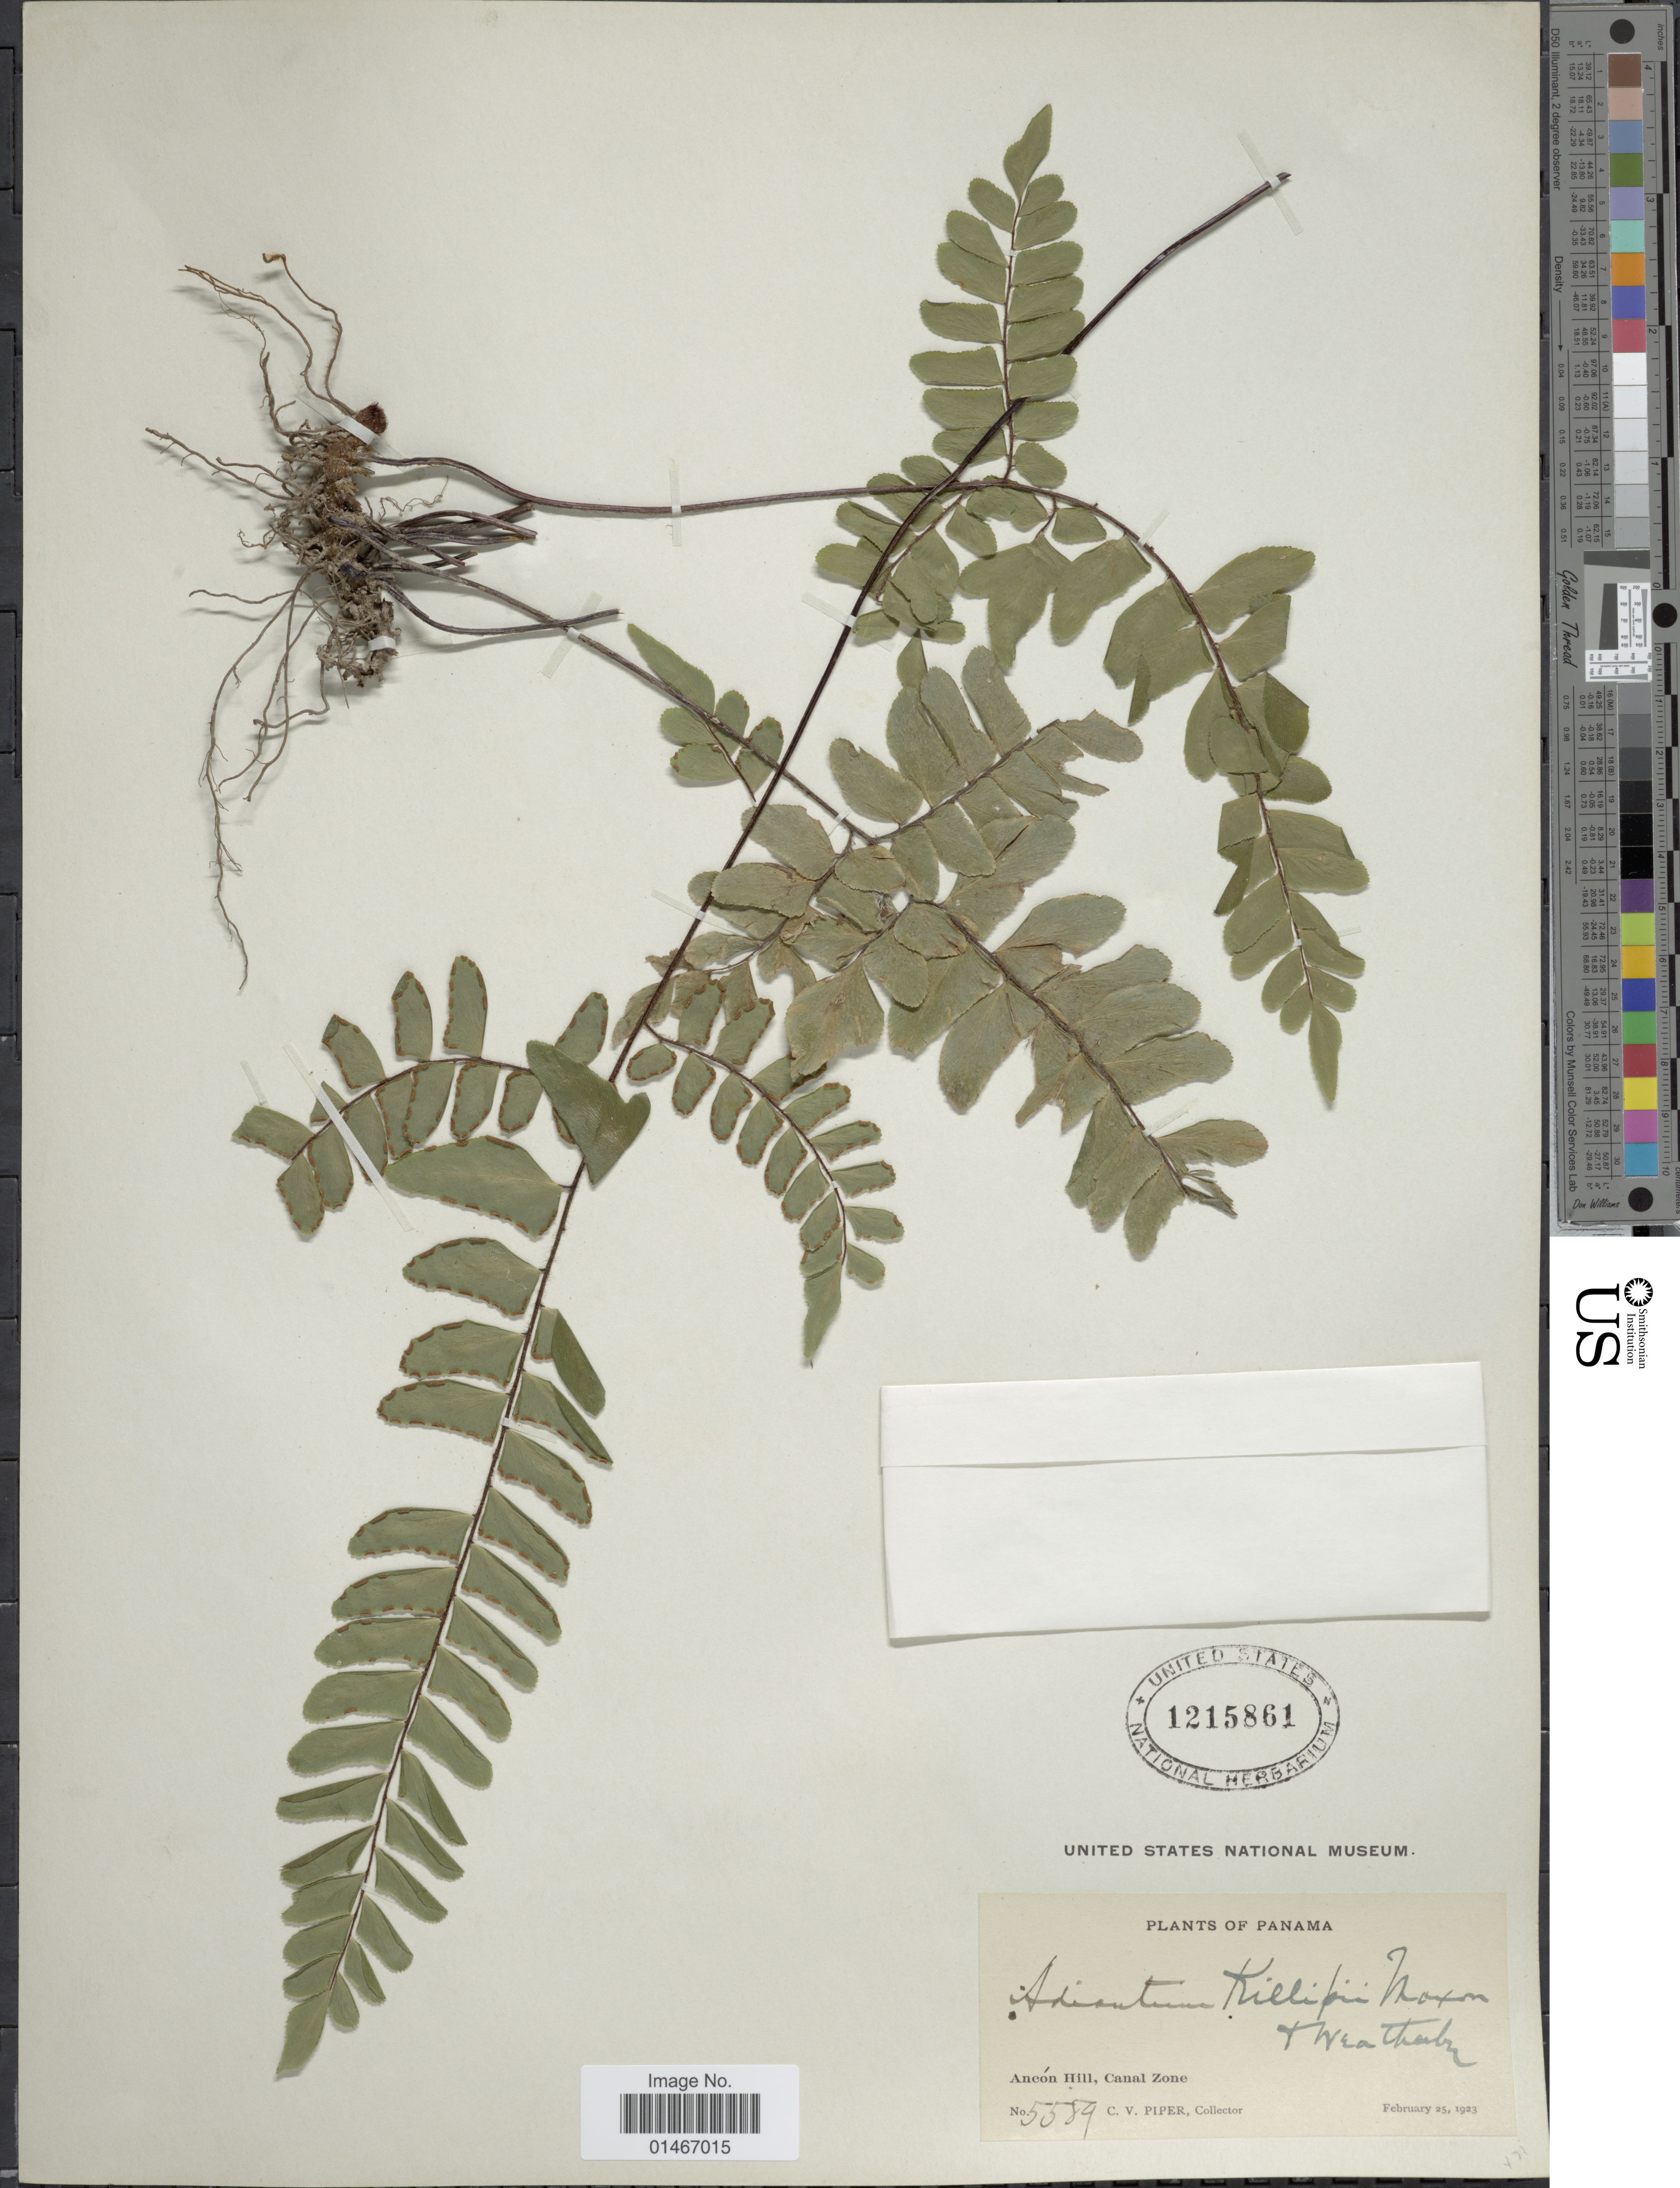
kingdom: Plantae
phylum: Tracheophyta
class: Polypodiopsida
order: Polypodiales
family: Pteridaceae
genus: Adiantum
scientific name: Adiantum killipii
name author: Maxon & Weath.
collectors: C. V. Piper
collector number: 5589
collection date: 1923-02-25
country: Panama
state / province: Colón / Panamá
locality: Ancon Hill, Canal Zone.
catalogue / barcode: US 1215861